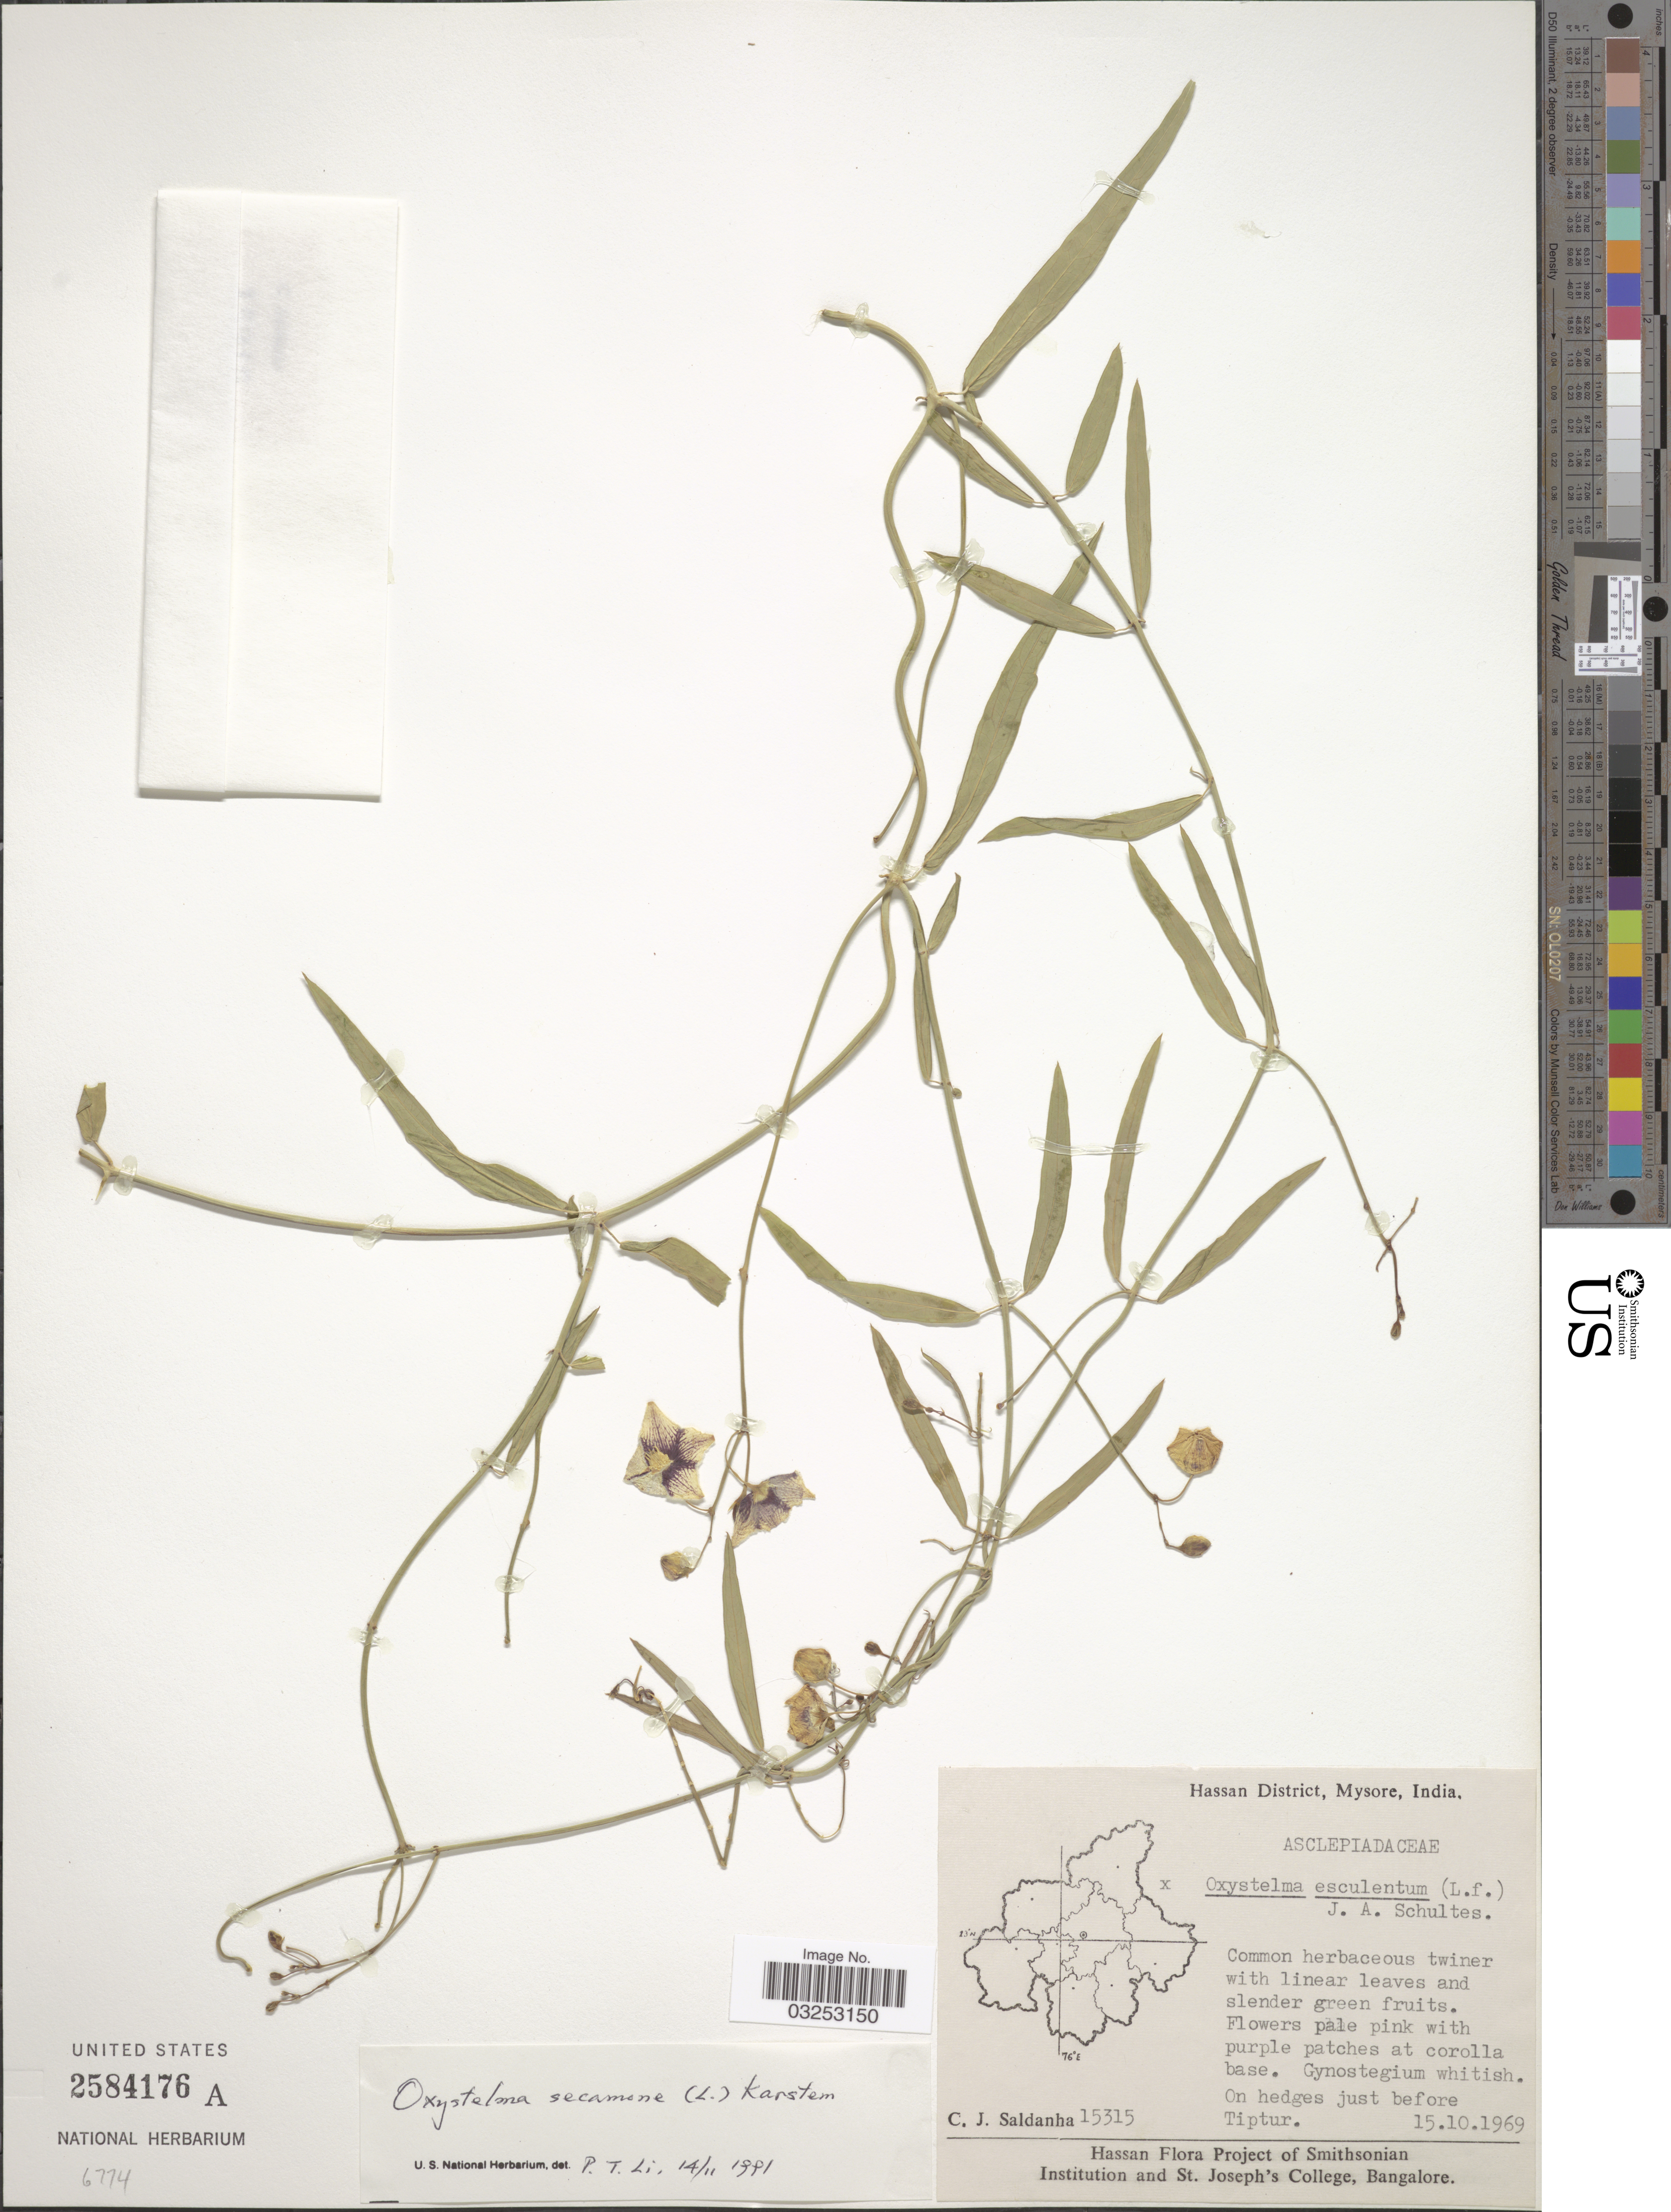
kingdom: Plantae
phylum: Tracheophyta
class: Magnoliopsida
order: Gentianales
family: Apocynaceae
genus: Oxystelma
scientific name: Oxystelma secamone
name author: K. Schum.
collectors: C. J. Saldanha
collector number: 15315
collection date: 1969-10-15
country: India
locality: Hassan District, Mysore, On hedges just before Tiptur.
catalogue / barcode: US 2584176A